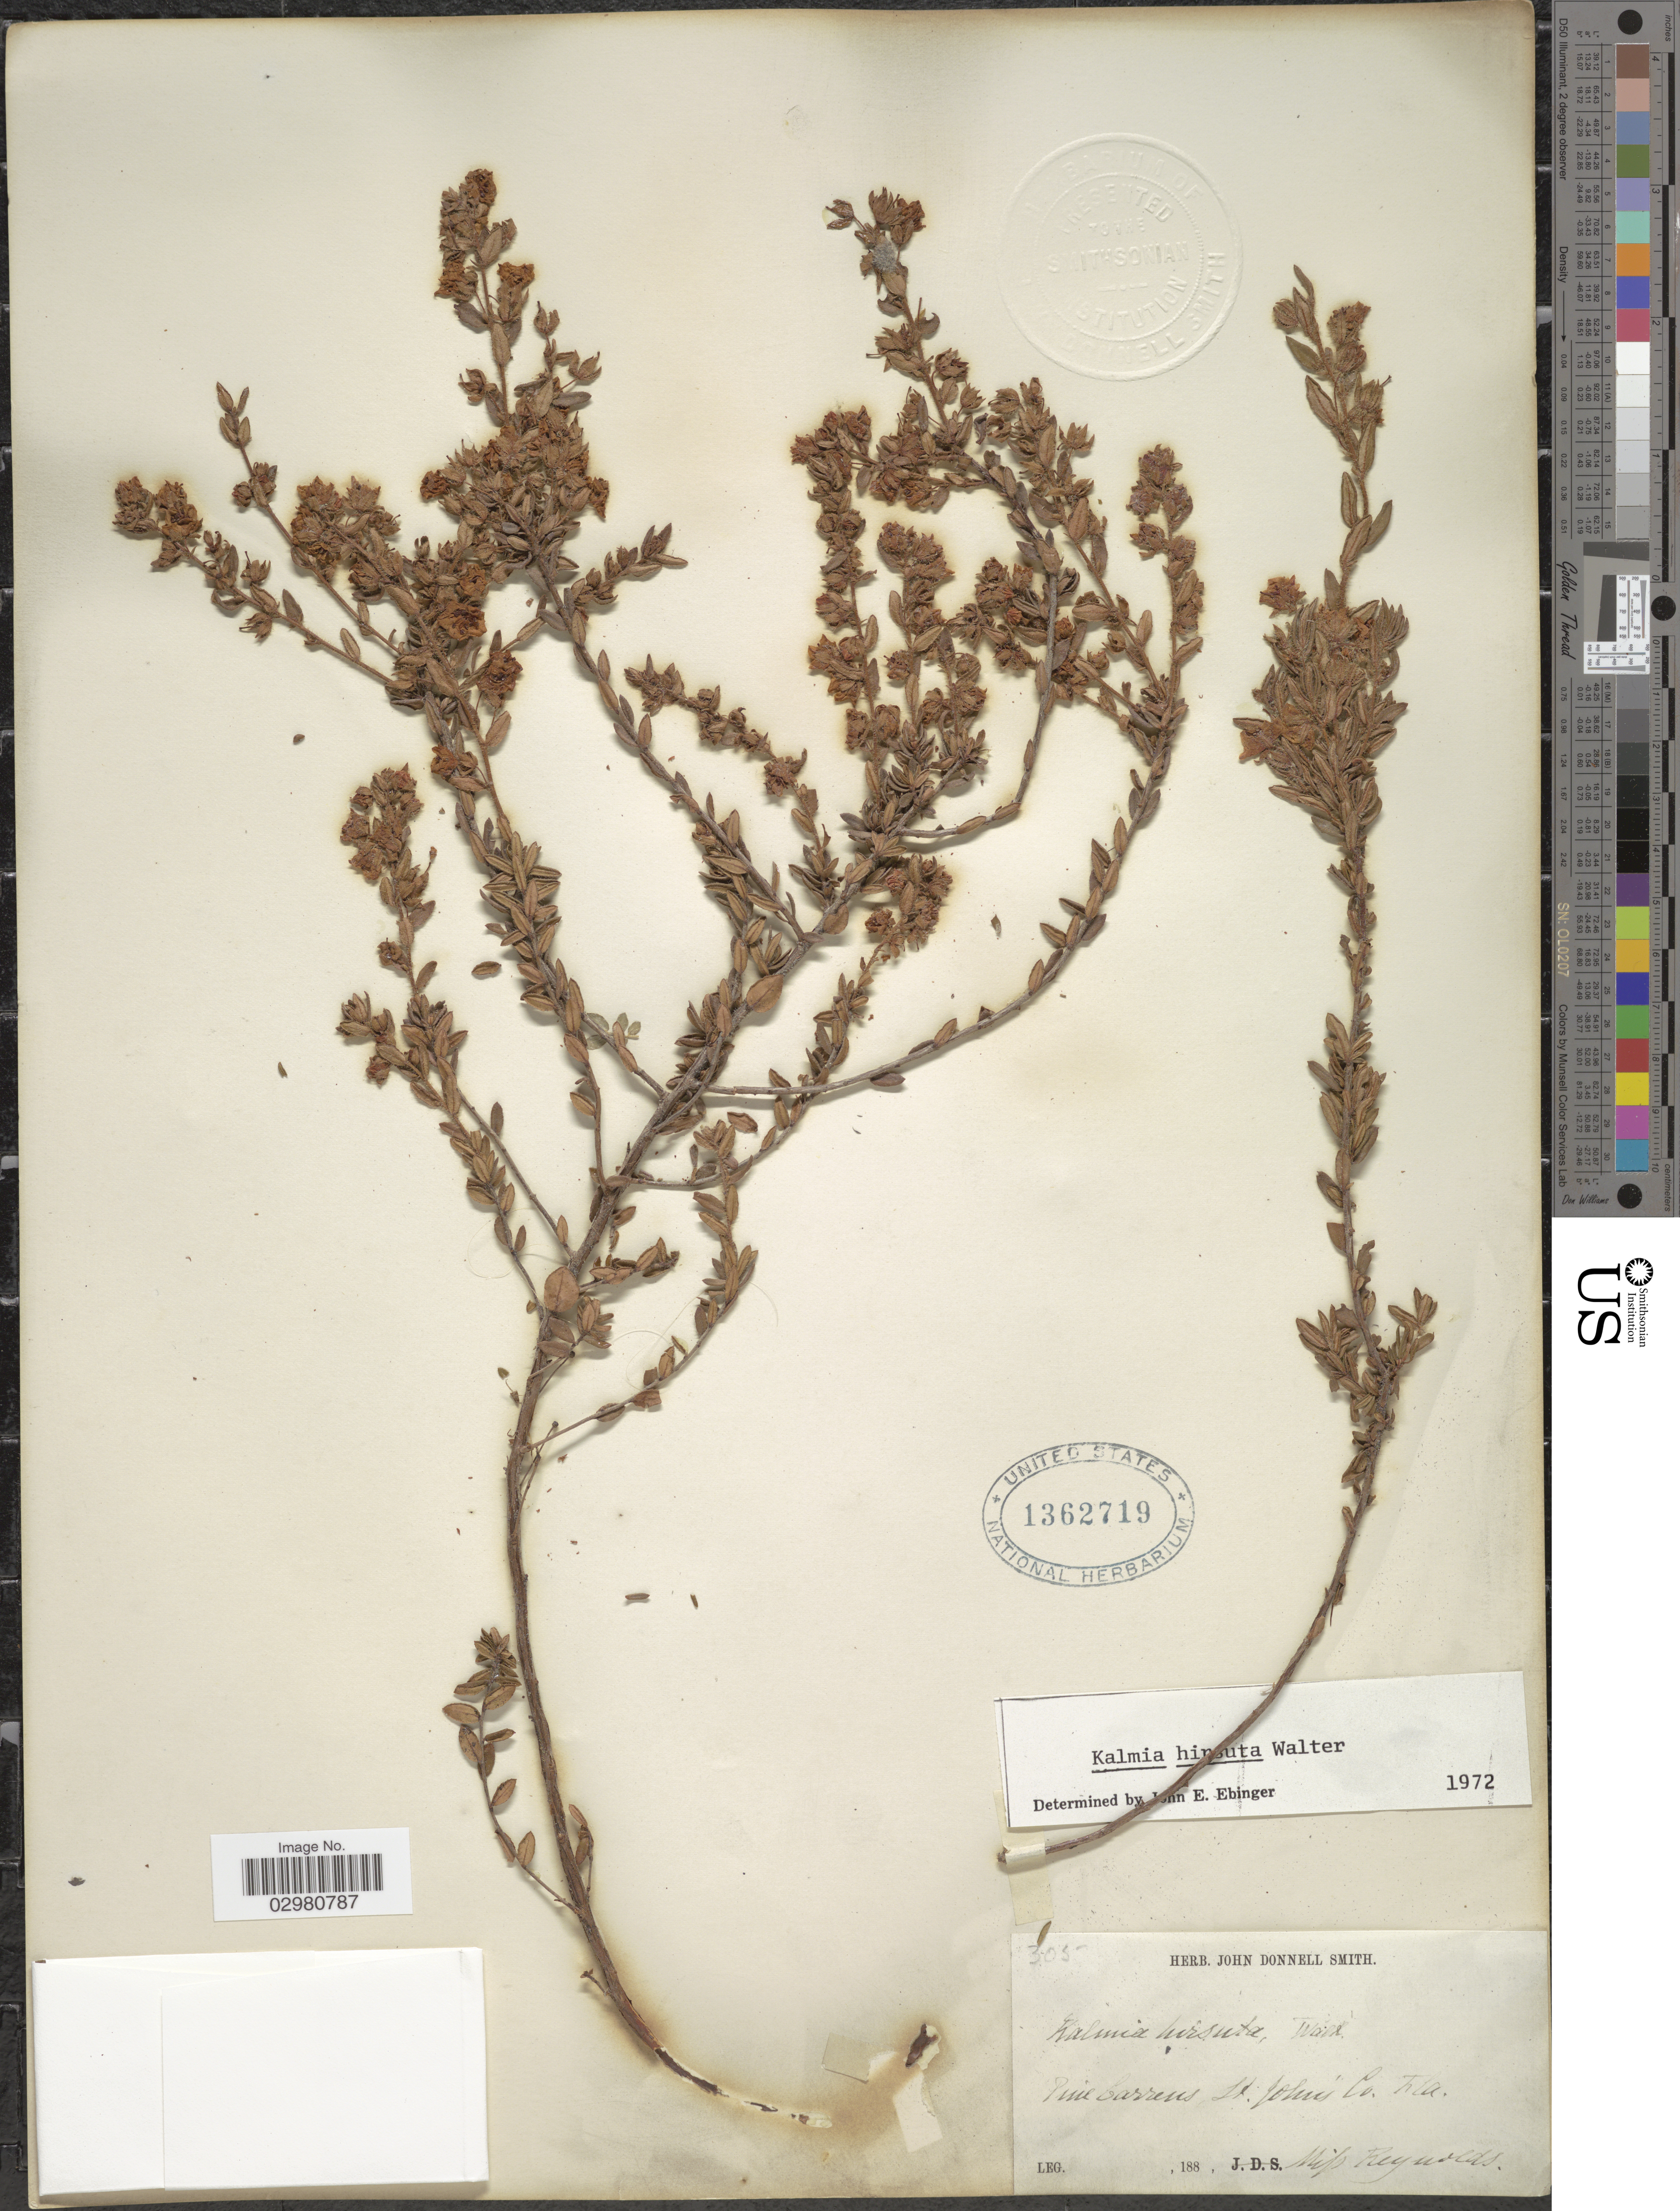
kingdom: Plantae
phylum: Tracheophyta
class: Magnoliopsida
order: Ericales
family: Ericaceae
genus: Kalmia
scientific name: Kalmia hirsuta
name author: Walter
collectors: Miss Reynolds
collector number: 305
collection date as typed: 188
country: United States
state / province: Florida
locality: St. John's Co.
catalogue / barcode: US 1362719